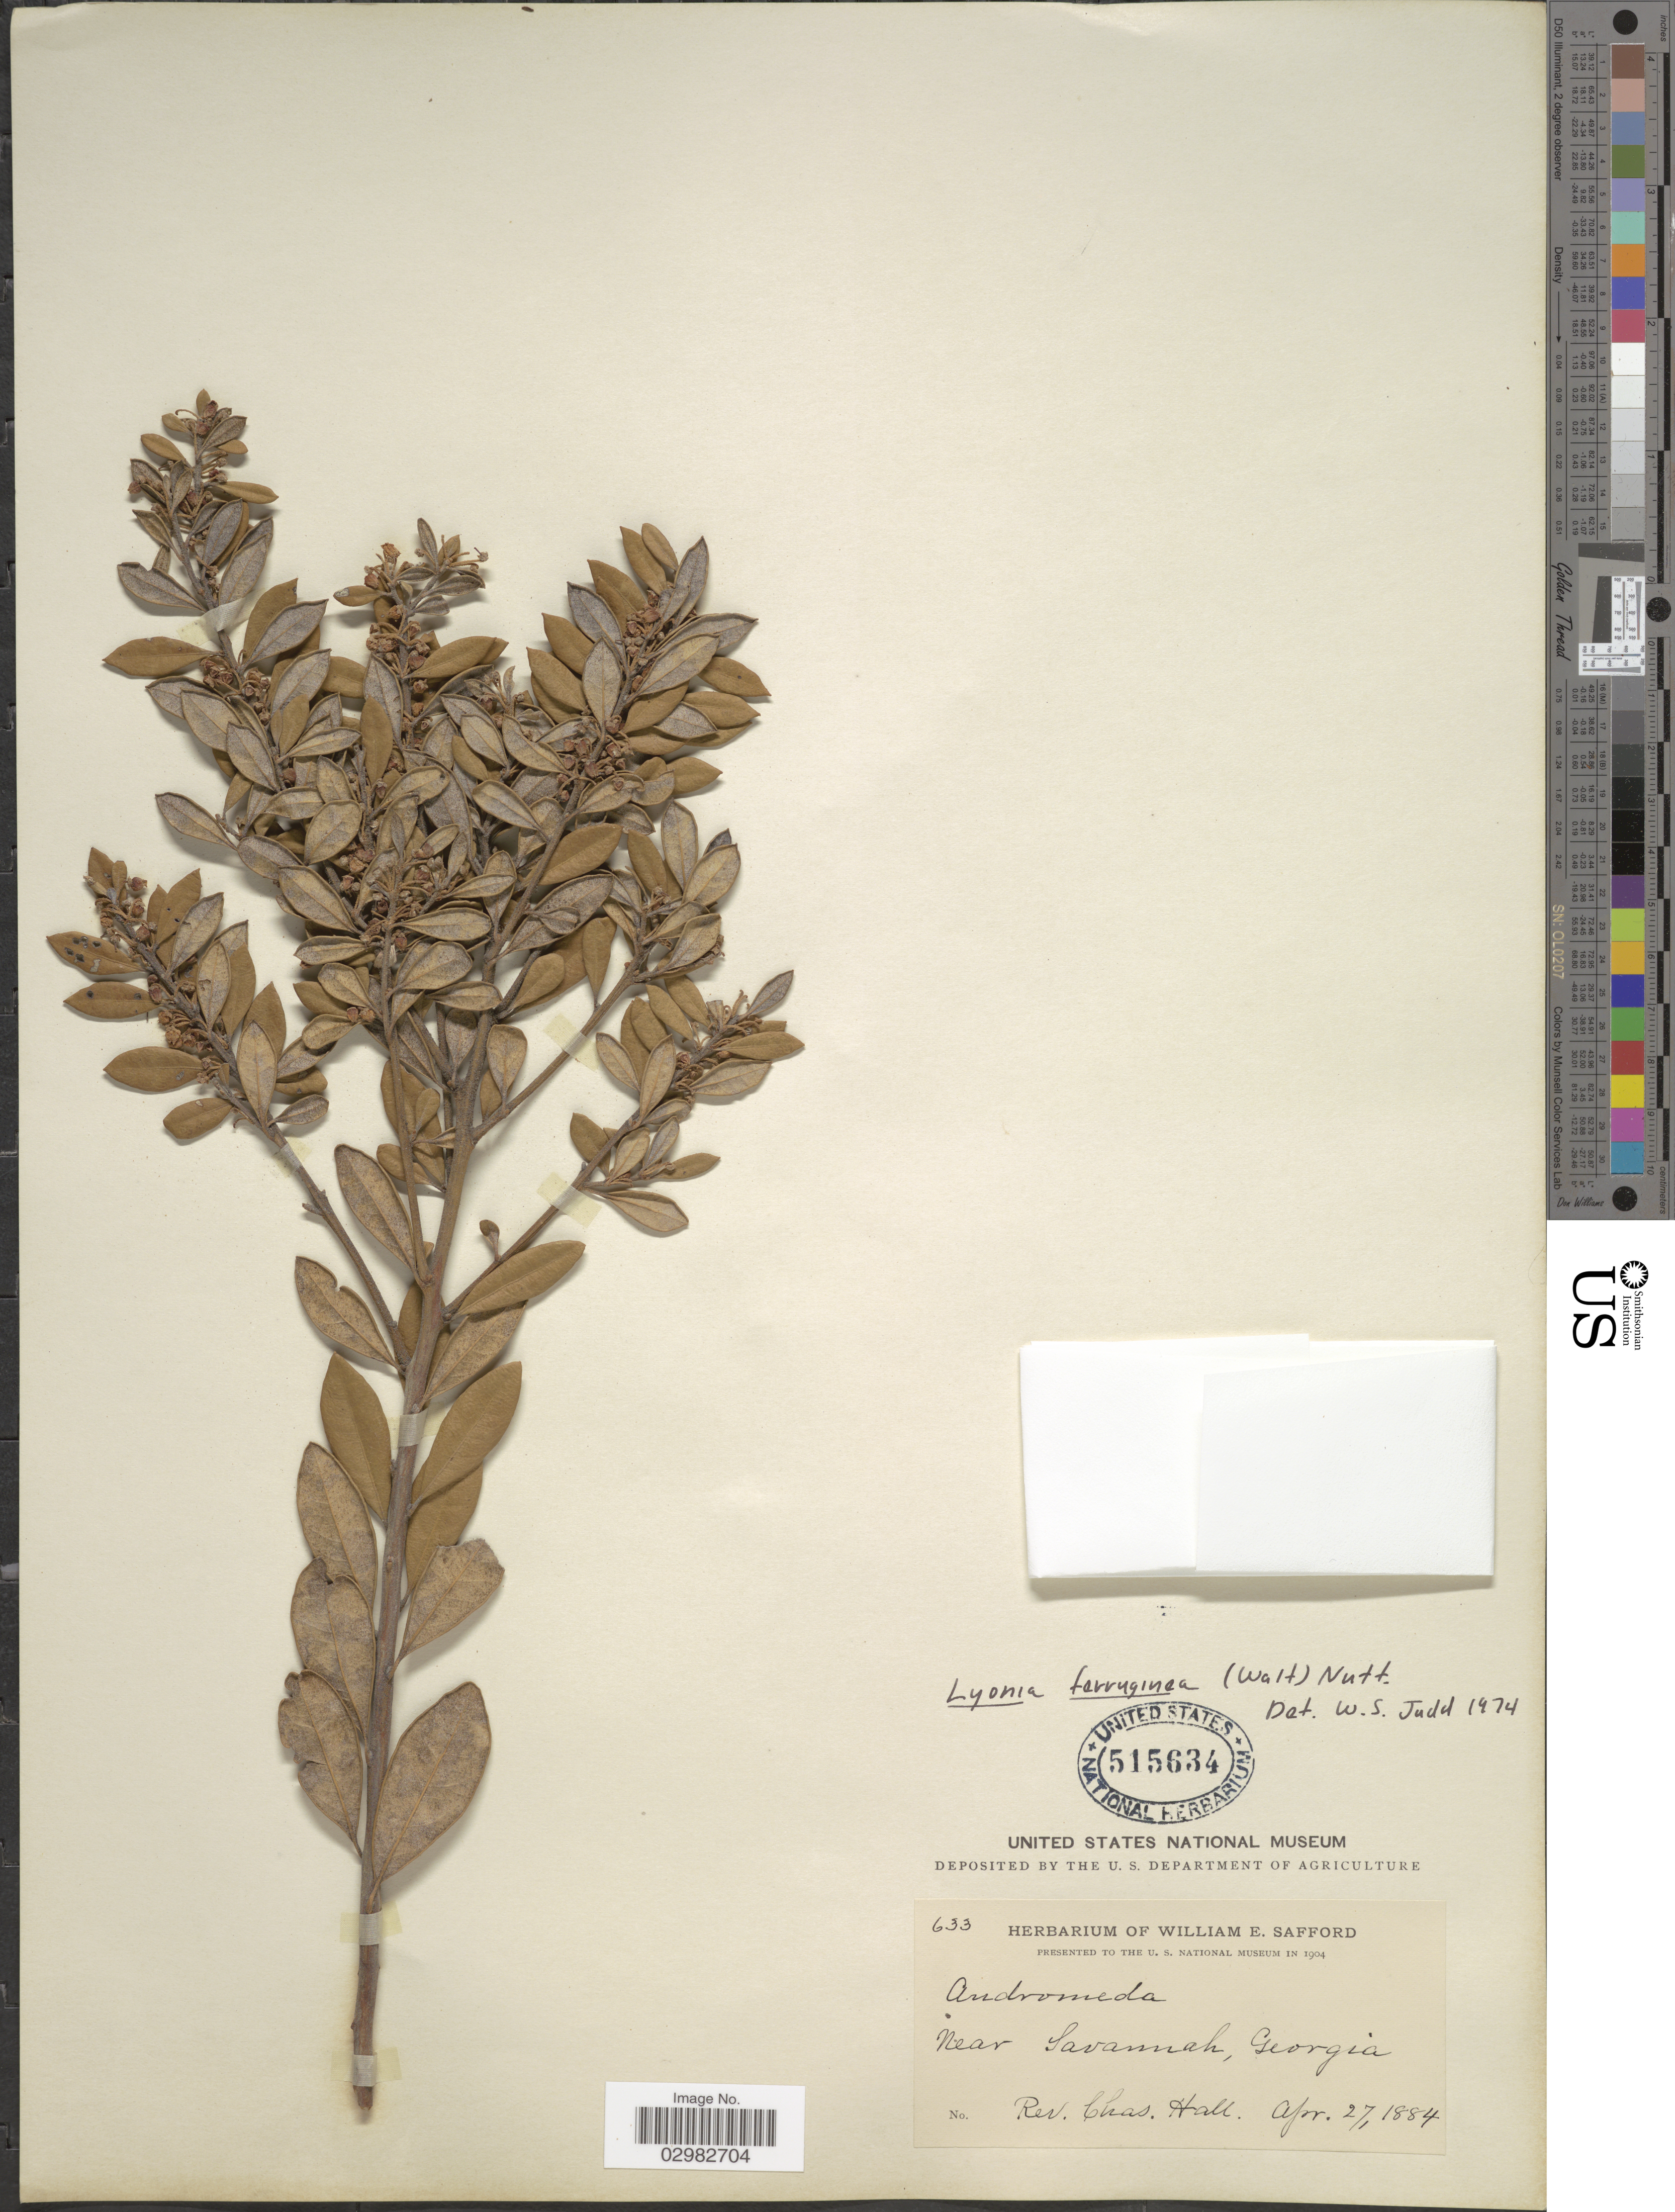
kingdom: Plantae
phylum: Tracheophyta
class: Magnoliopsida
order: Ericales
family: Ericaceae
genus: Lyonia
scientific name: Lyonia ferruginea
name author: (Walter) Nutt.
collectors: C. Hall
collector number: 633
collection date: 1884-04-27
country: United States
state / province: Georgia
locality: Near Savannah.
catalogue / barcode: US 515634